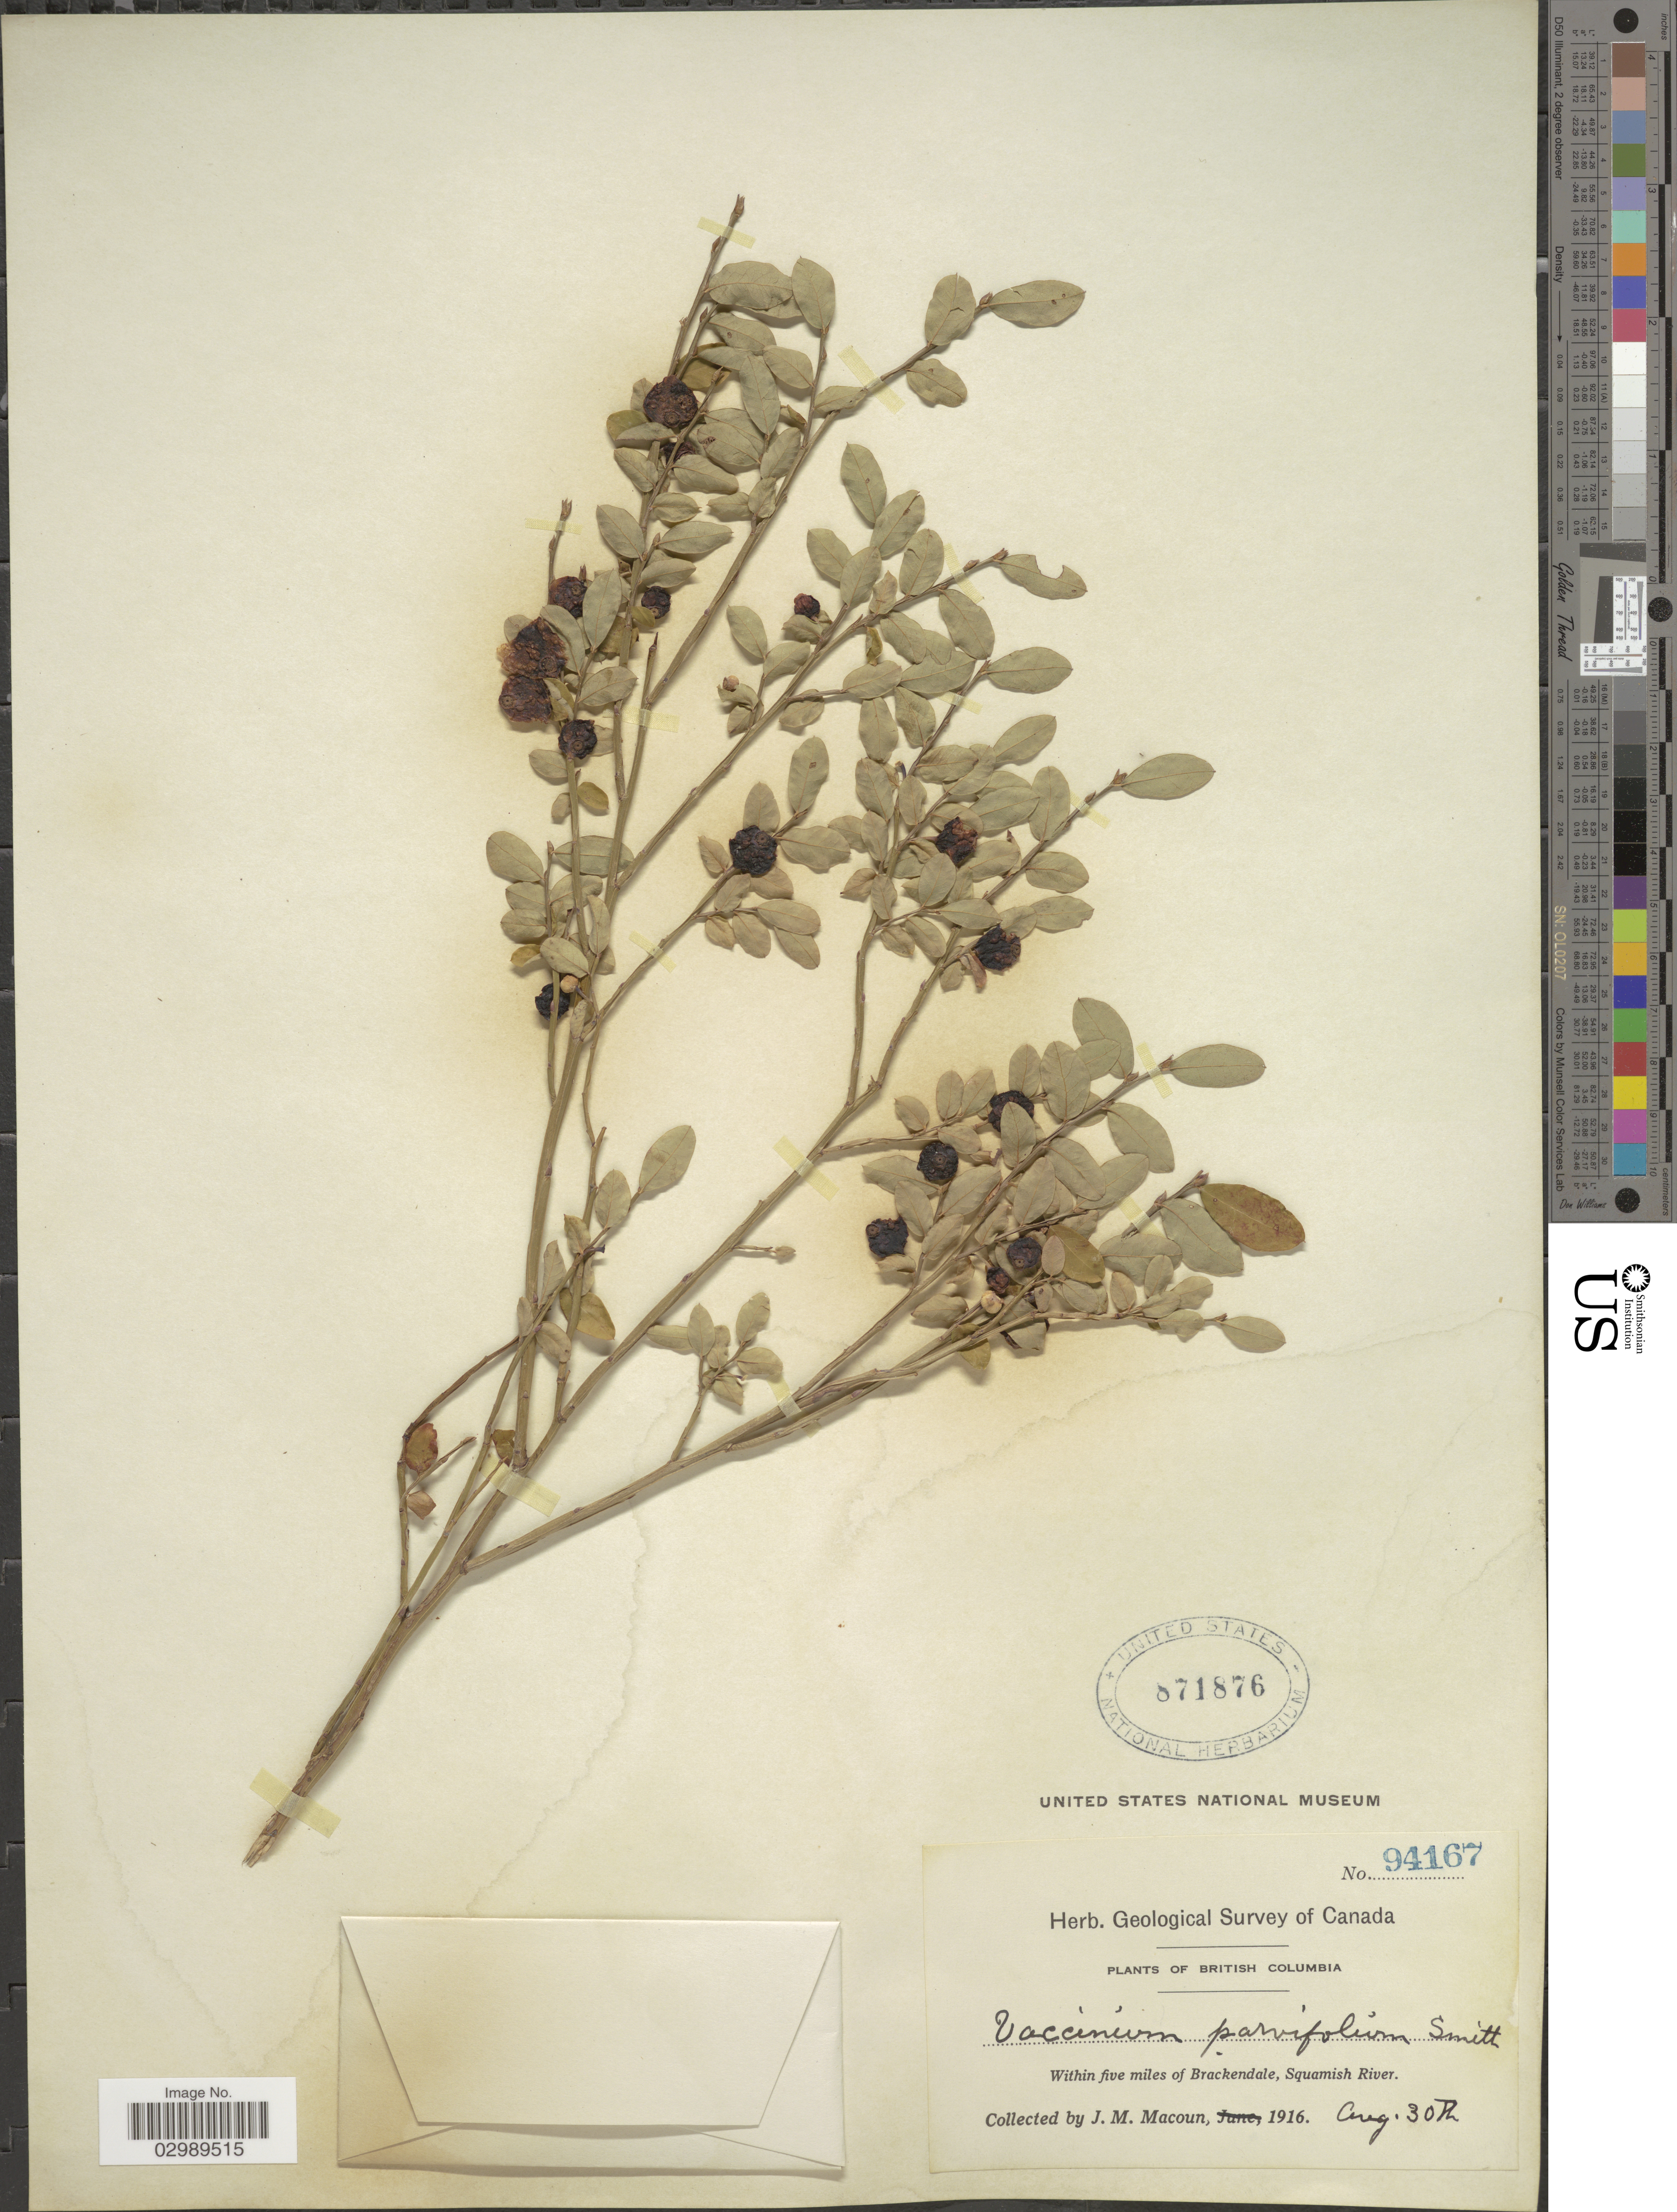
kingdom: Plantae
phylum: Tracheophyta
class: Magnoliopsida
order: Ericales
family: Ericaceae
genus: Vaccinium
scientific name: Vaccinium parvifolium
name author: Small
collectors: J. M. Macoun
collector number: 94167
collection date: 1916-08-30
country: Canada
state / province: British Columbia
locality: Witihin five miles of Brackendale, Squamish River.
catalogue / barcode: US 871876